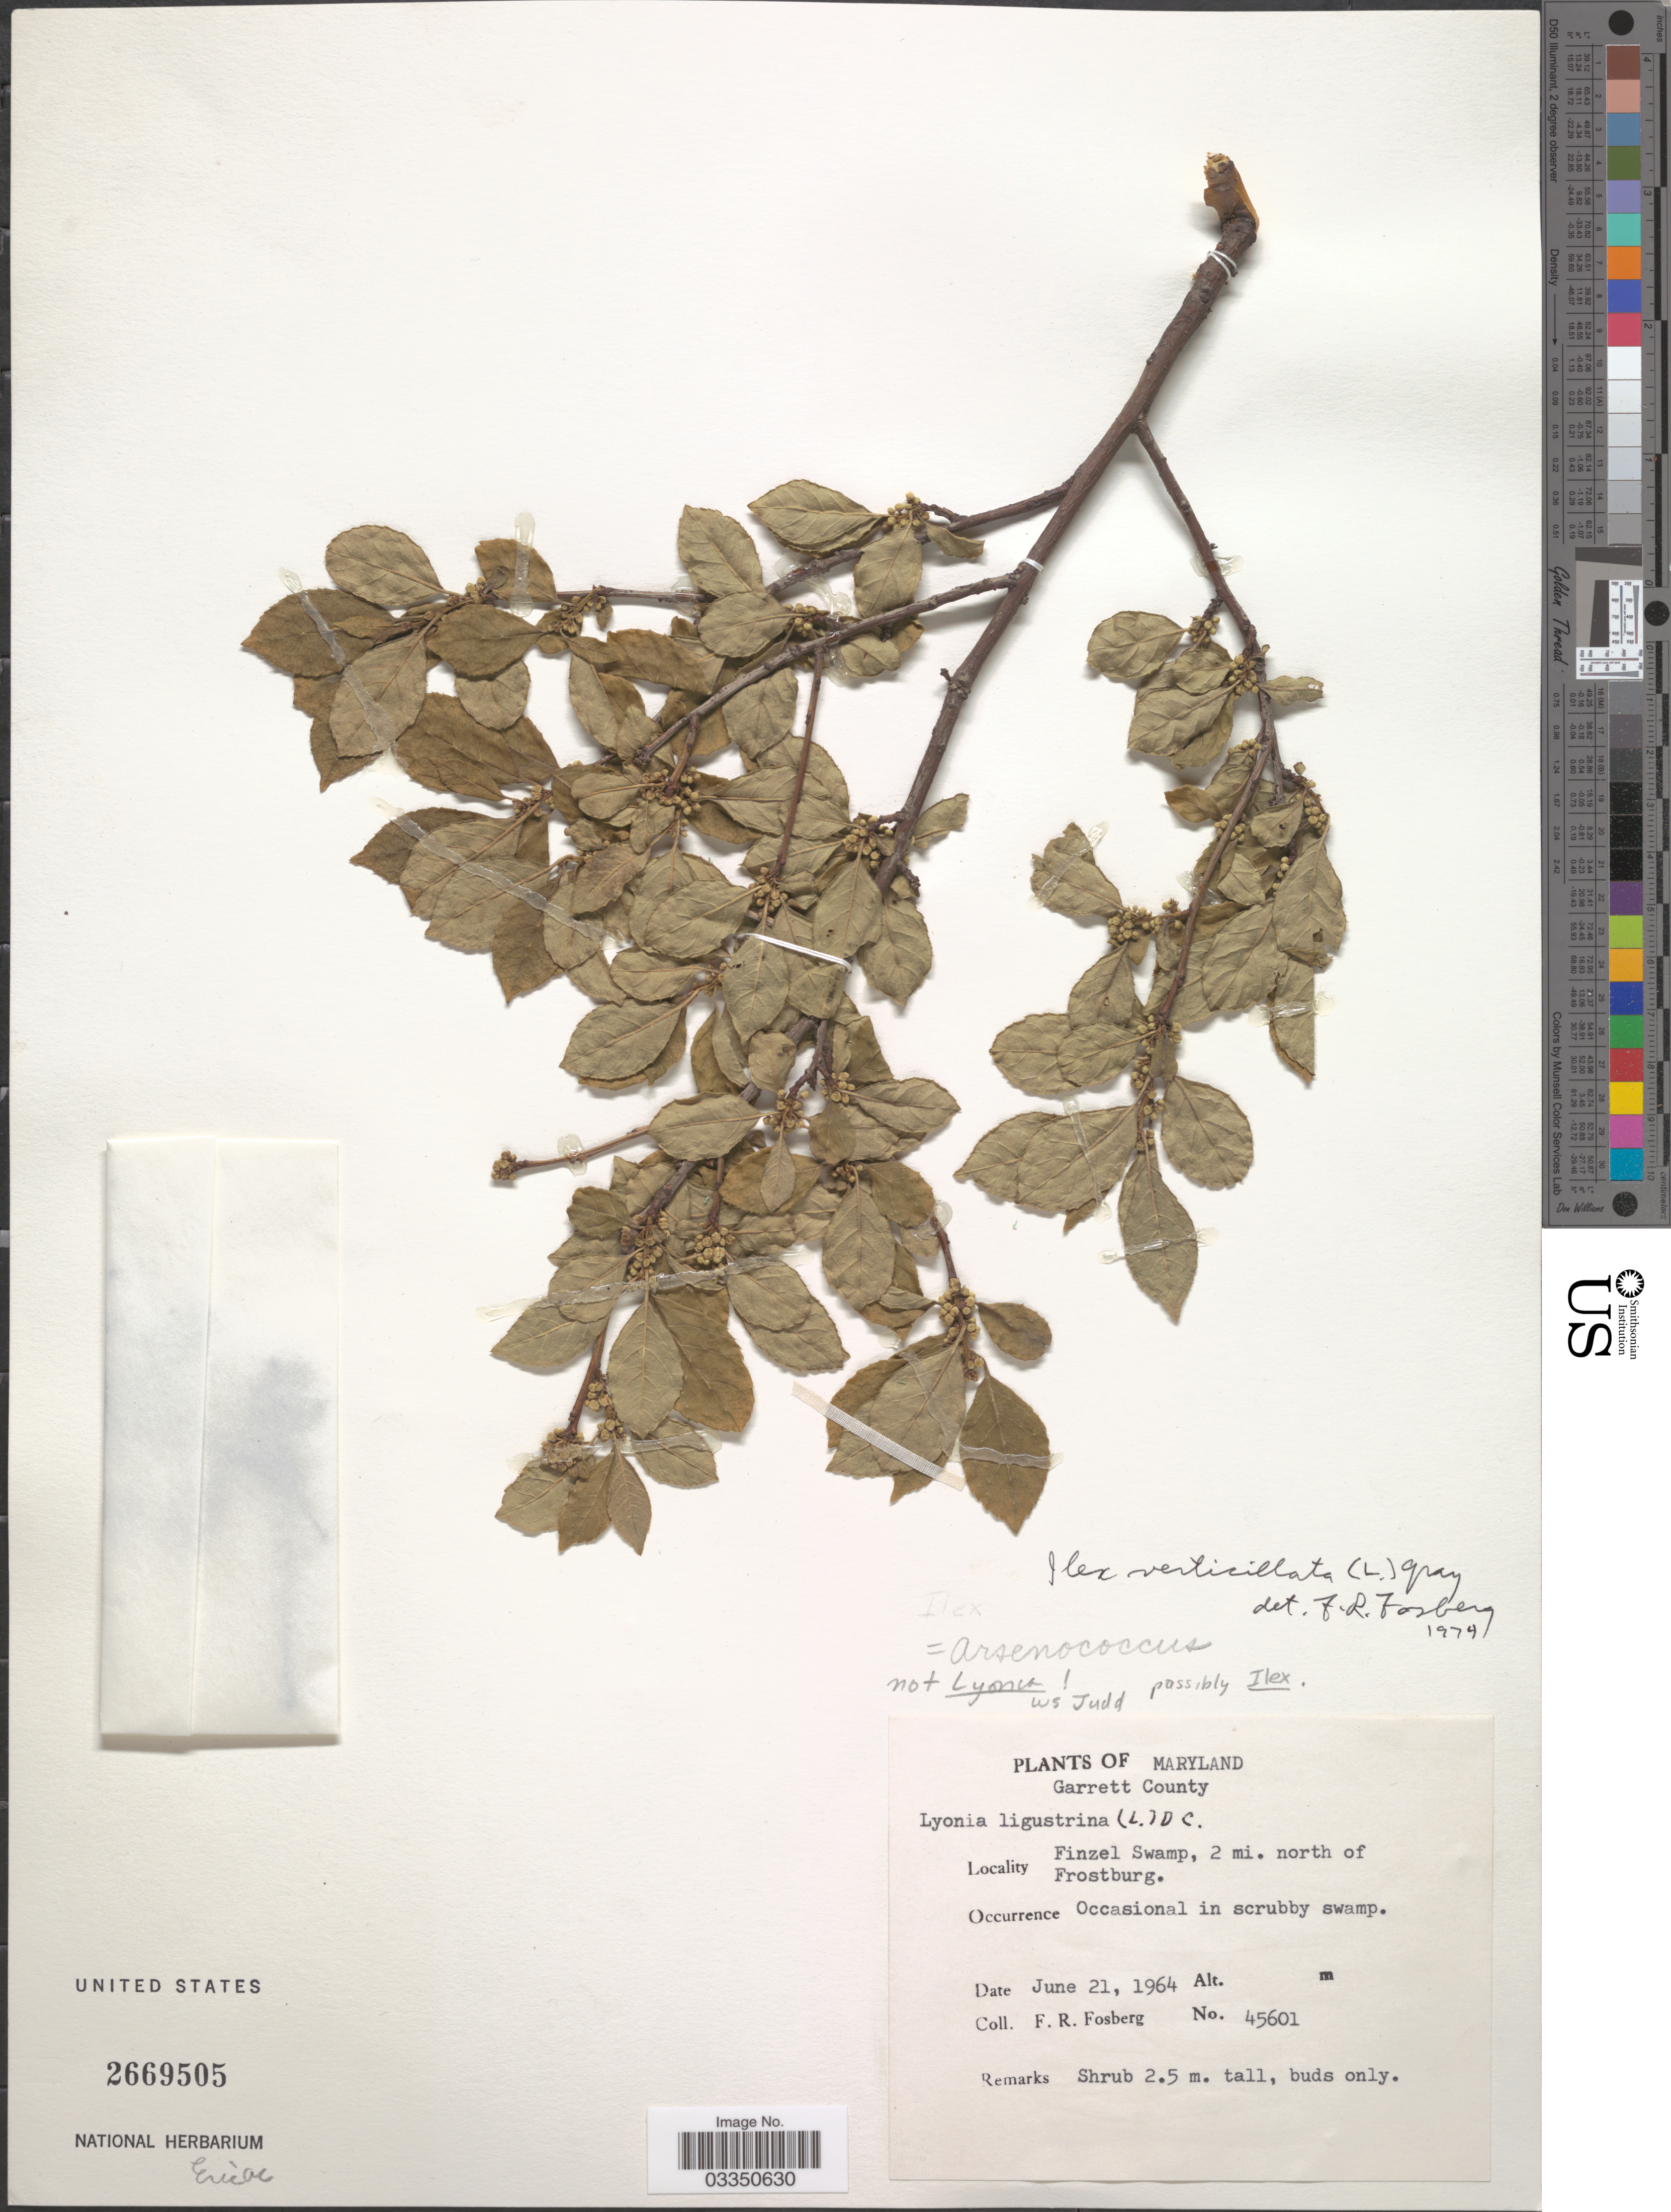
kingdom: Plantae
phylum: Tracheophyta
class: Magnoliopsida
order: Aquifoliales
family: Aquifoliaceae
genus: Ilex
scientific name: Ilex verticillata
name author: (L.) A. Gray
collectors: F. R. Fosberg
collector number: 45601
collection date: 1964-06-21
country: United States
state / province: Maryland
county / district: Garrett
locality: Garrett County. Finzel Swamp, 2 mi. north of Frostburg.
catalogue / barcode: US 2669505